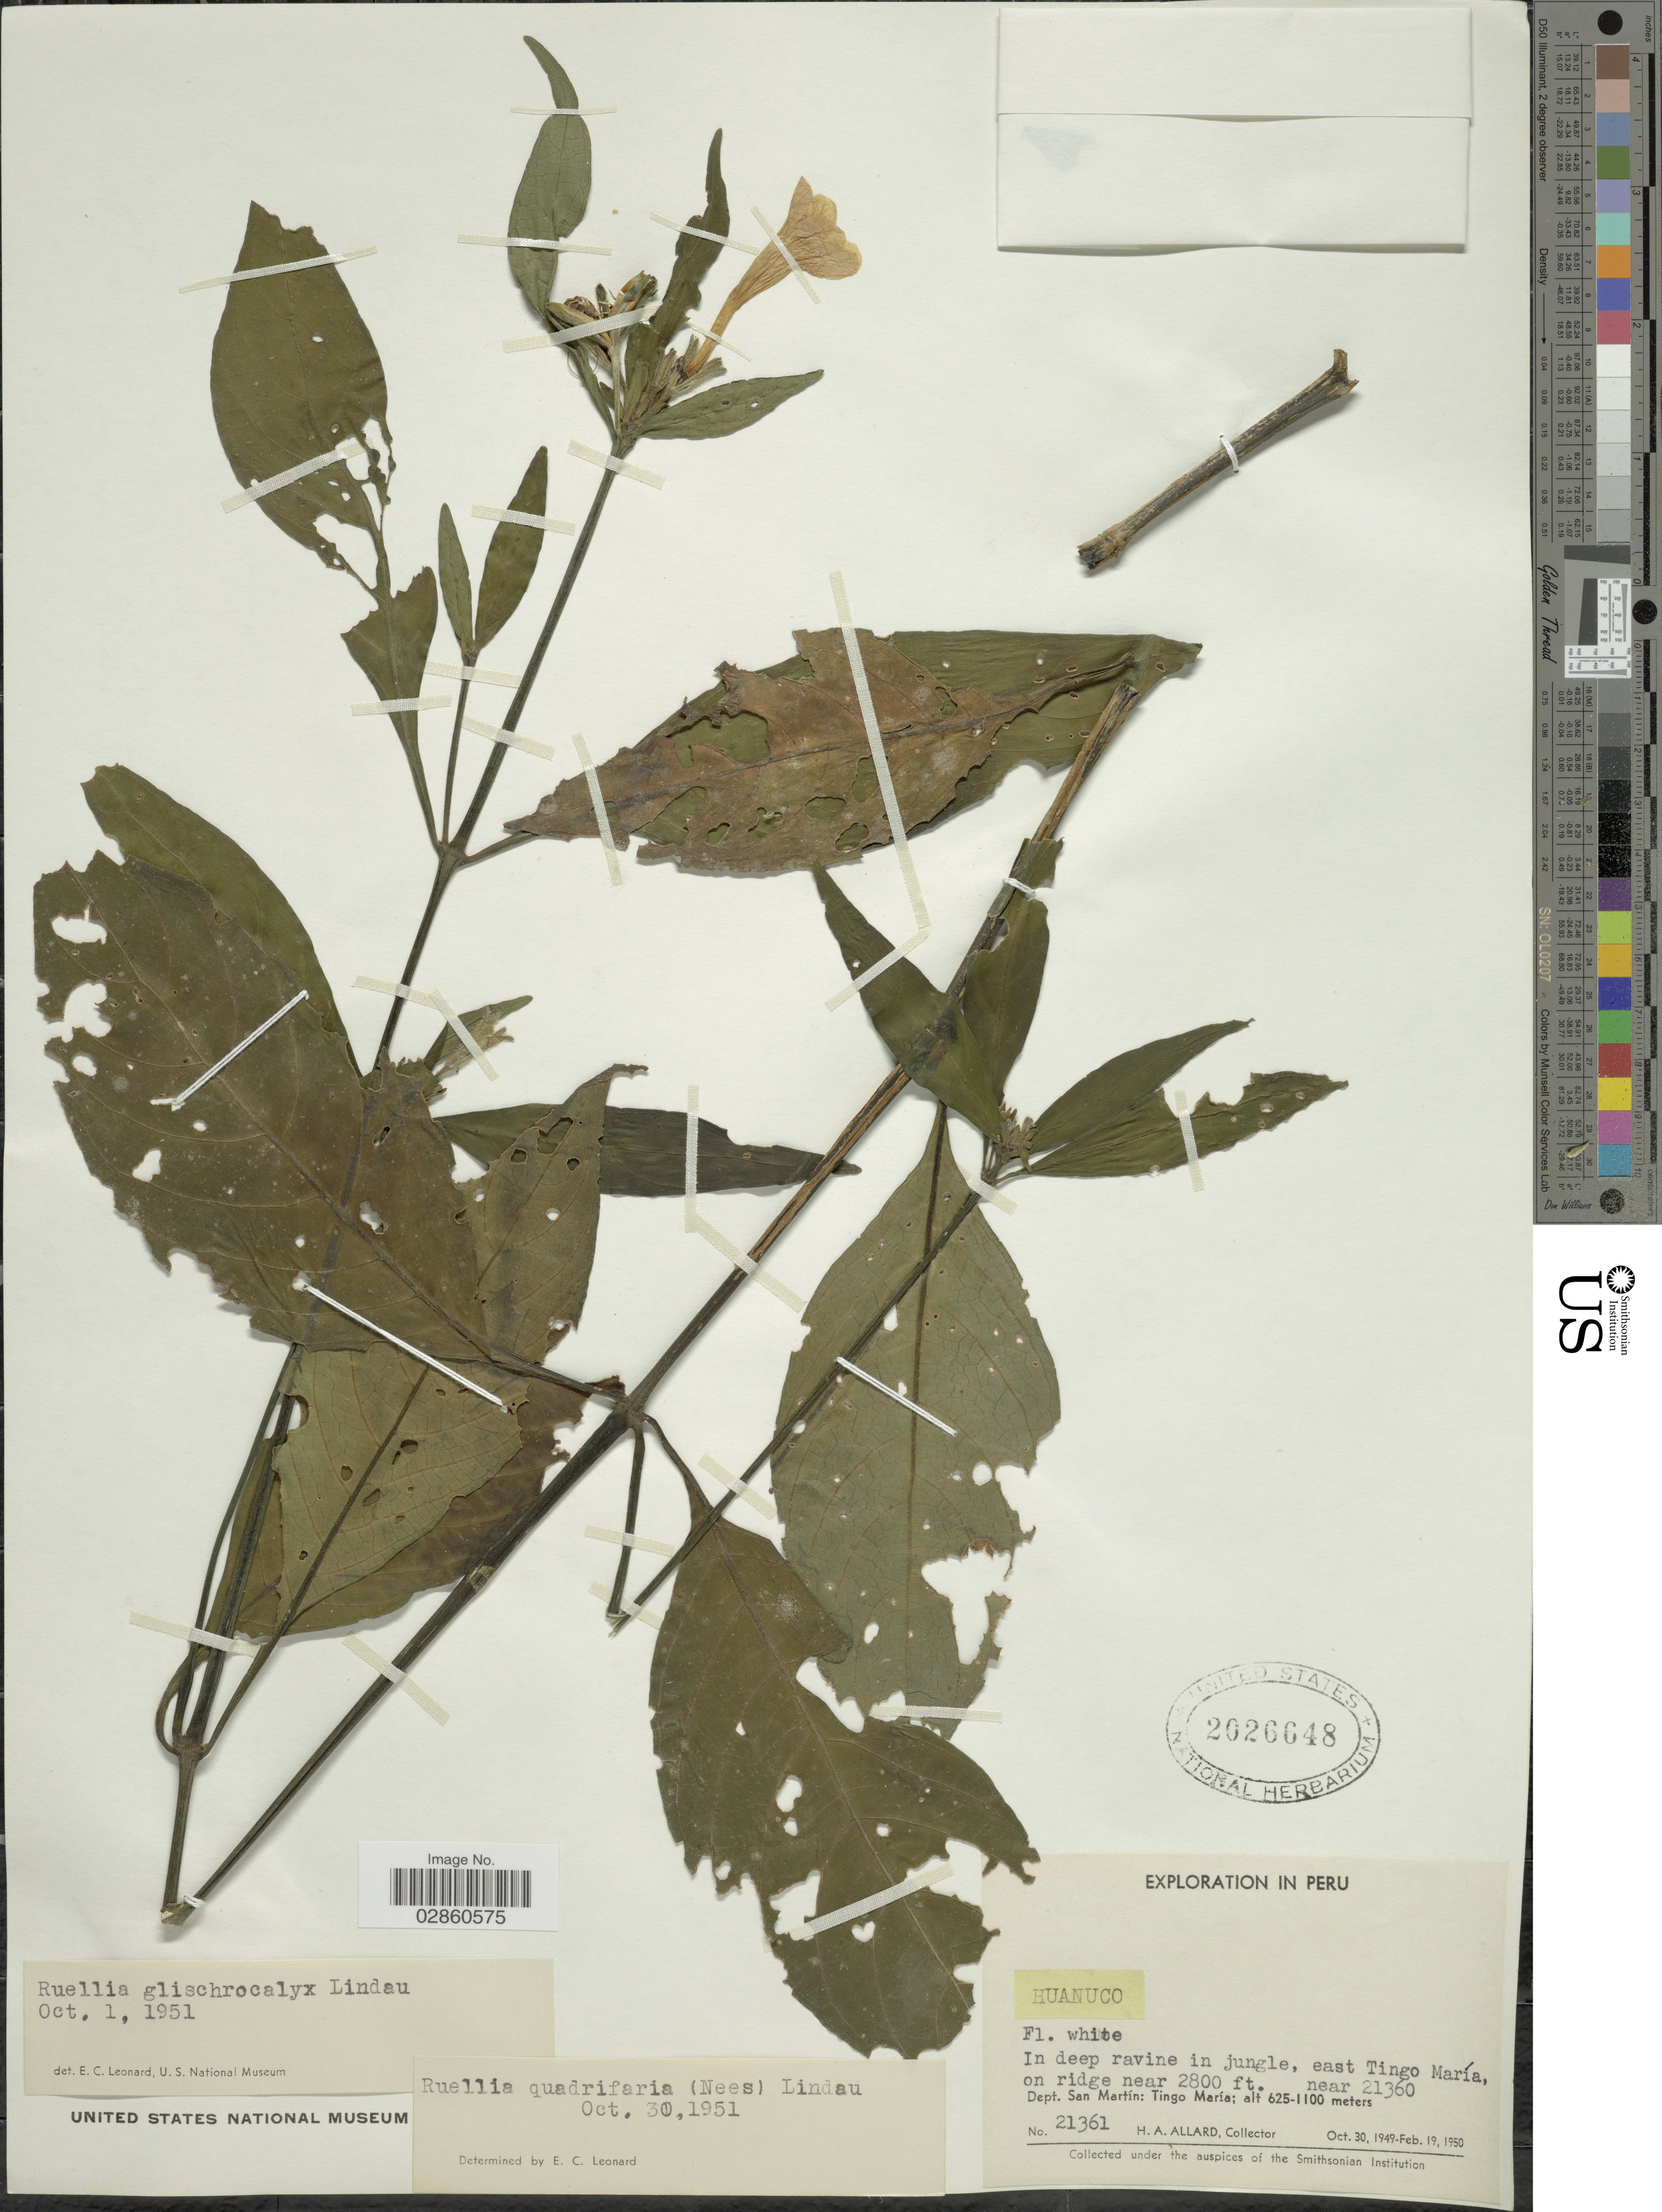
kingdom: Plantae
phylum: Tracheophyta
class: Magnoliopsida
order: Lamiales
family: Acanthaceae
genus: Ruellia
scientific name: Ruellia glischrocalyx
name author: Lindau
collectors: H. A. Allard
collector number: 21361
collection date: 1949-10-30/1950-02-19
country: Peru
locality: Huanuco. In deep ravine in jungle, east Tingo María, on ridge near 2800 ft. Dept. San Martín: Tingo María near 21360.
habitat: in deep ravine in jungle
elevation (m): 853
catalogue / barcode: US 2026648